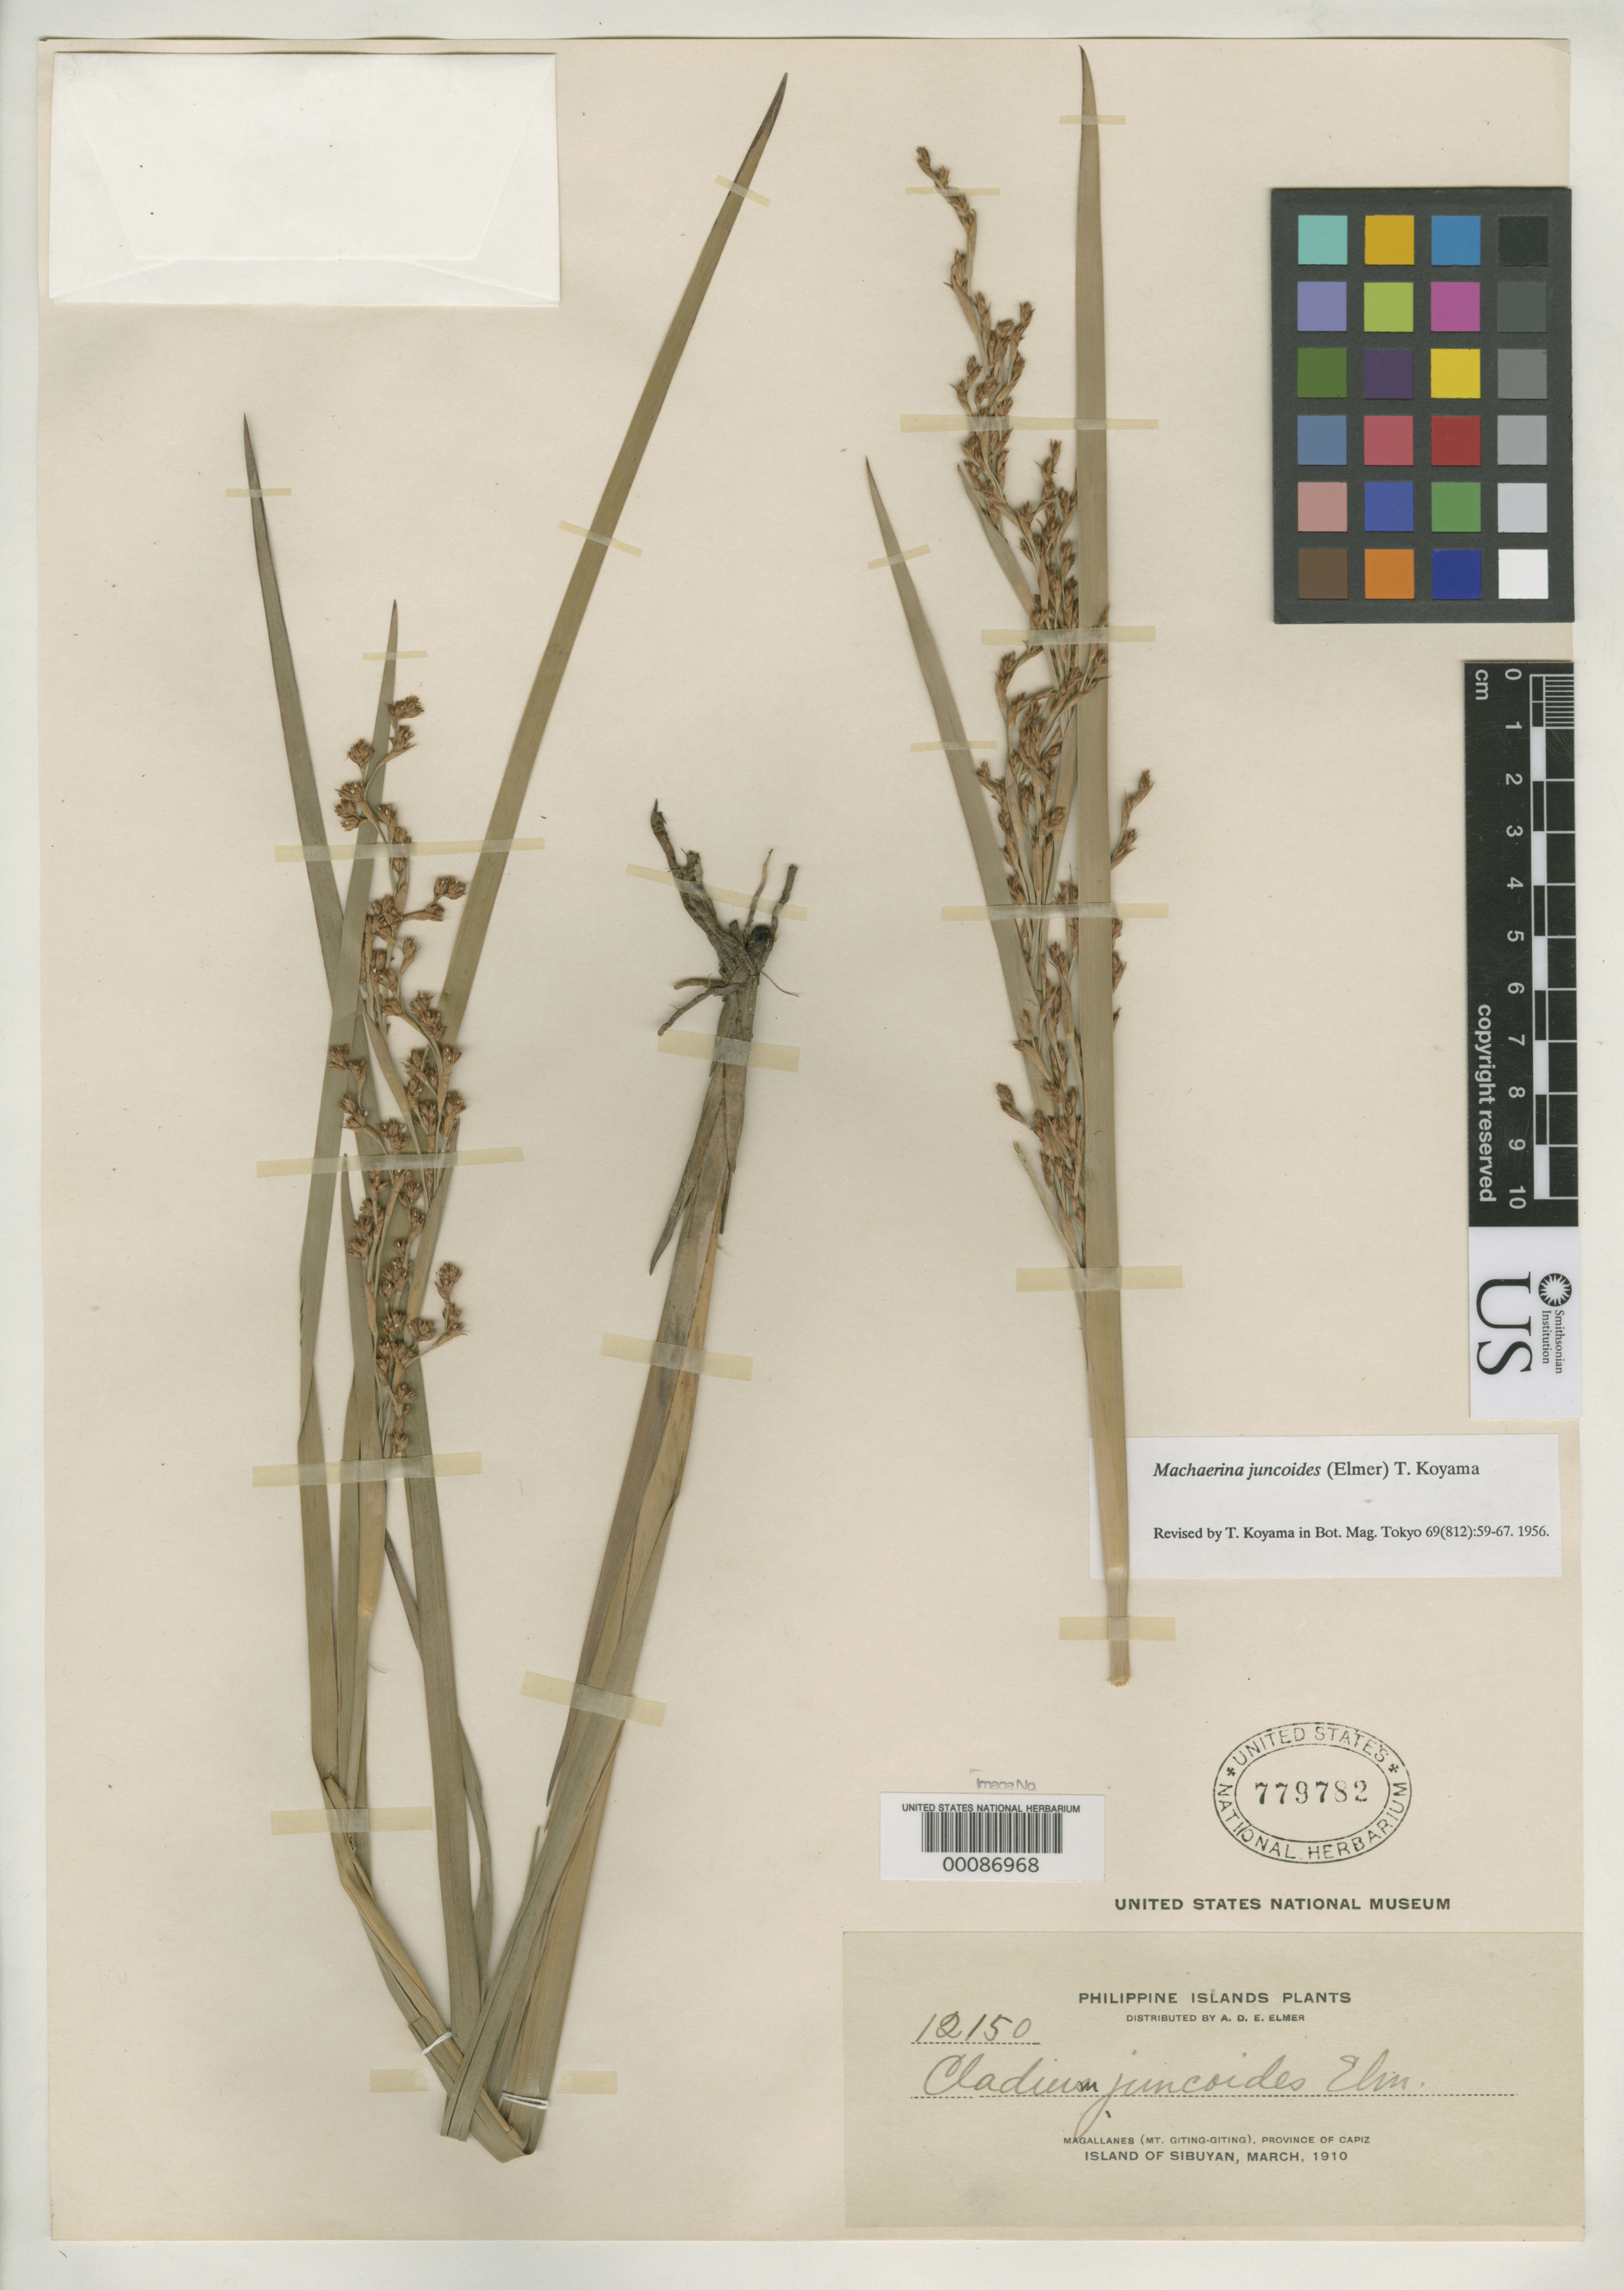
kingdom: Plantae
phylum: Tracheophyta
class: Liliopsida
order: Poales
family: Cyperaceae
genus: Cladium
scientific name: Cladium juncoides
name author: Elmer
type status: Isotype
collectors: A. D. E. Elmer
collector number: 12150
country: Philippines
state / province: Mimaropa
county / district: Romblon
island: Sibuyan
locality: Magallanes, Mt. Giting-Giting.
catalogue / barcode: US 779782